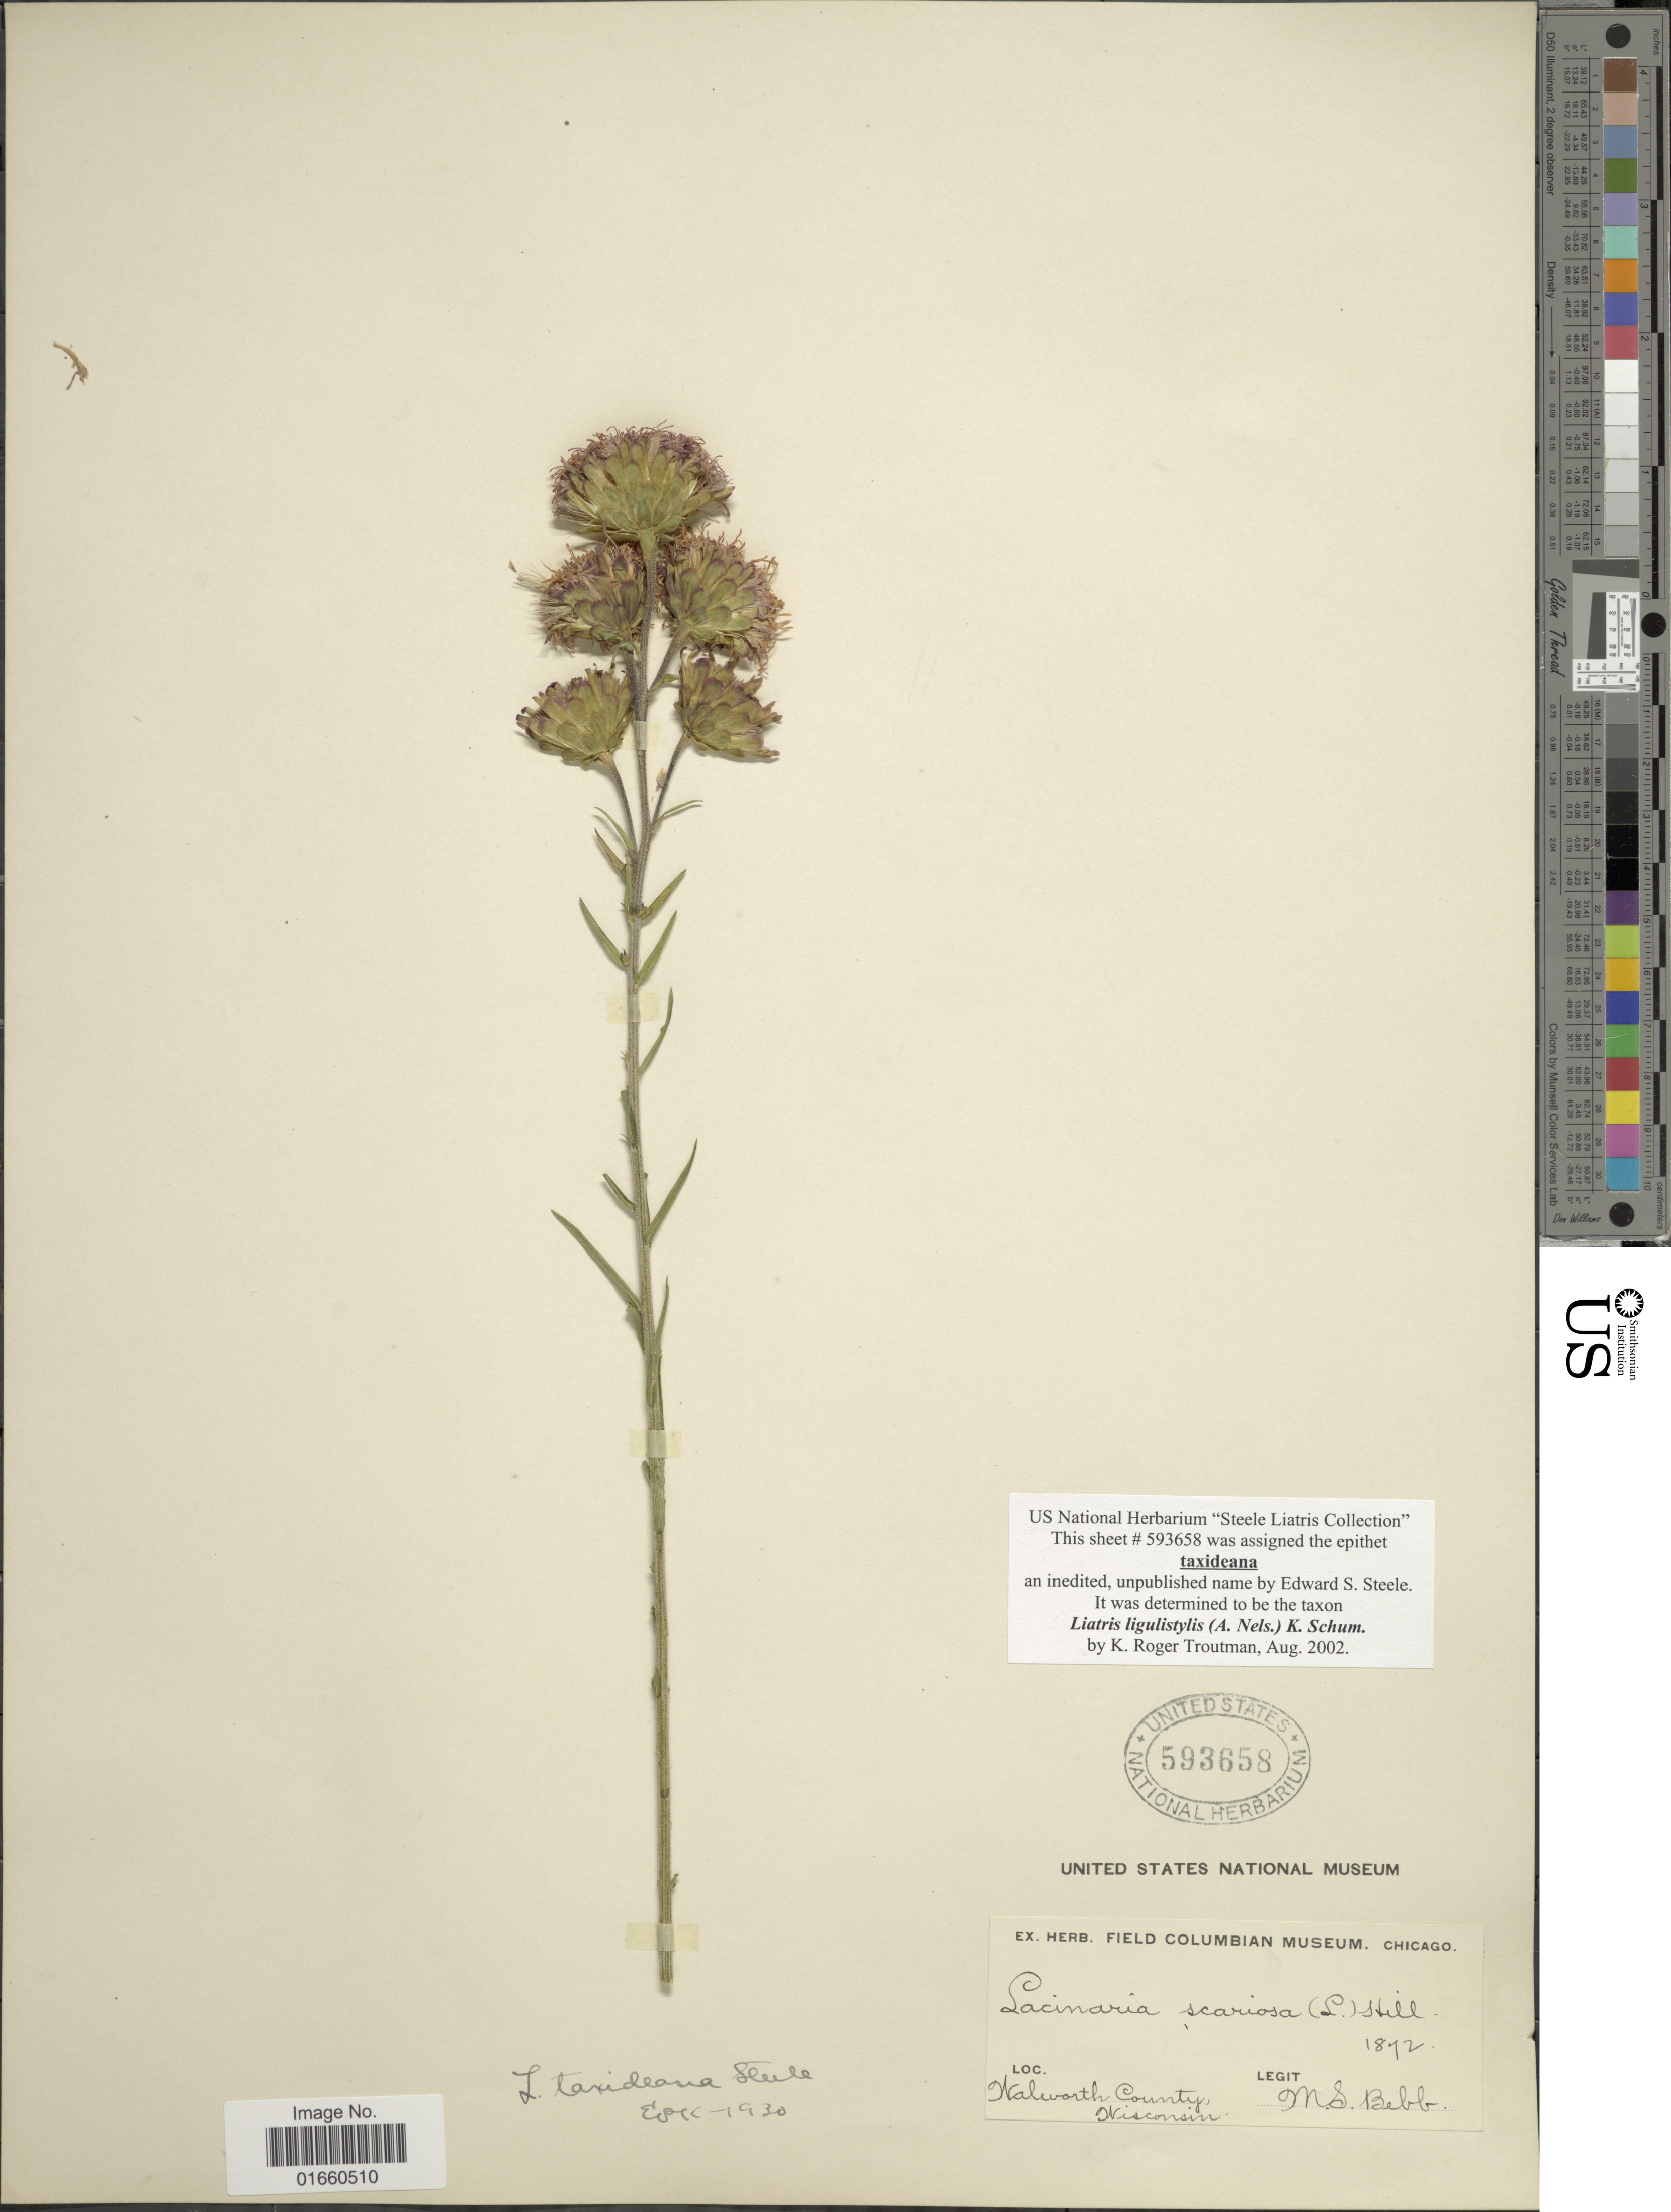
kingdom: Plantae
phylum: Tracheophyta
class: Magnoliopsida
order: Asterales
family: Asteraceae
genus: Liatris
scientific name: Liatris ligulistylis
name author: (A. Nelson) K. Schum.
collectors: M. Bebb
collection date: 1892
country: United States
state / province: Wisconsin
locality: Walworth County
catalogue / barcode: US 593658